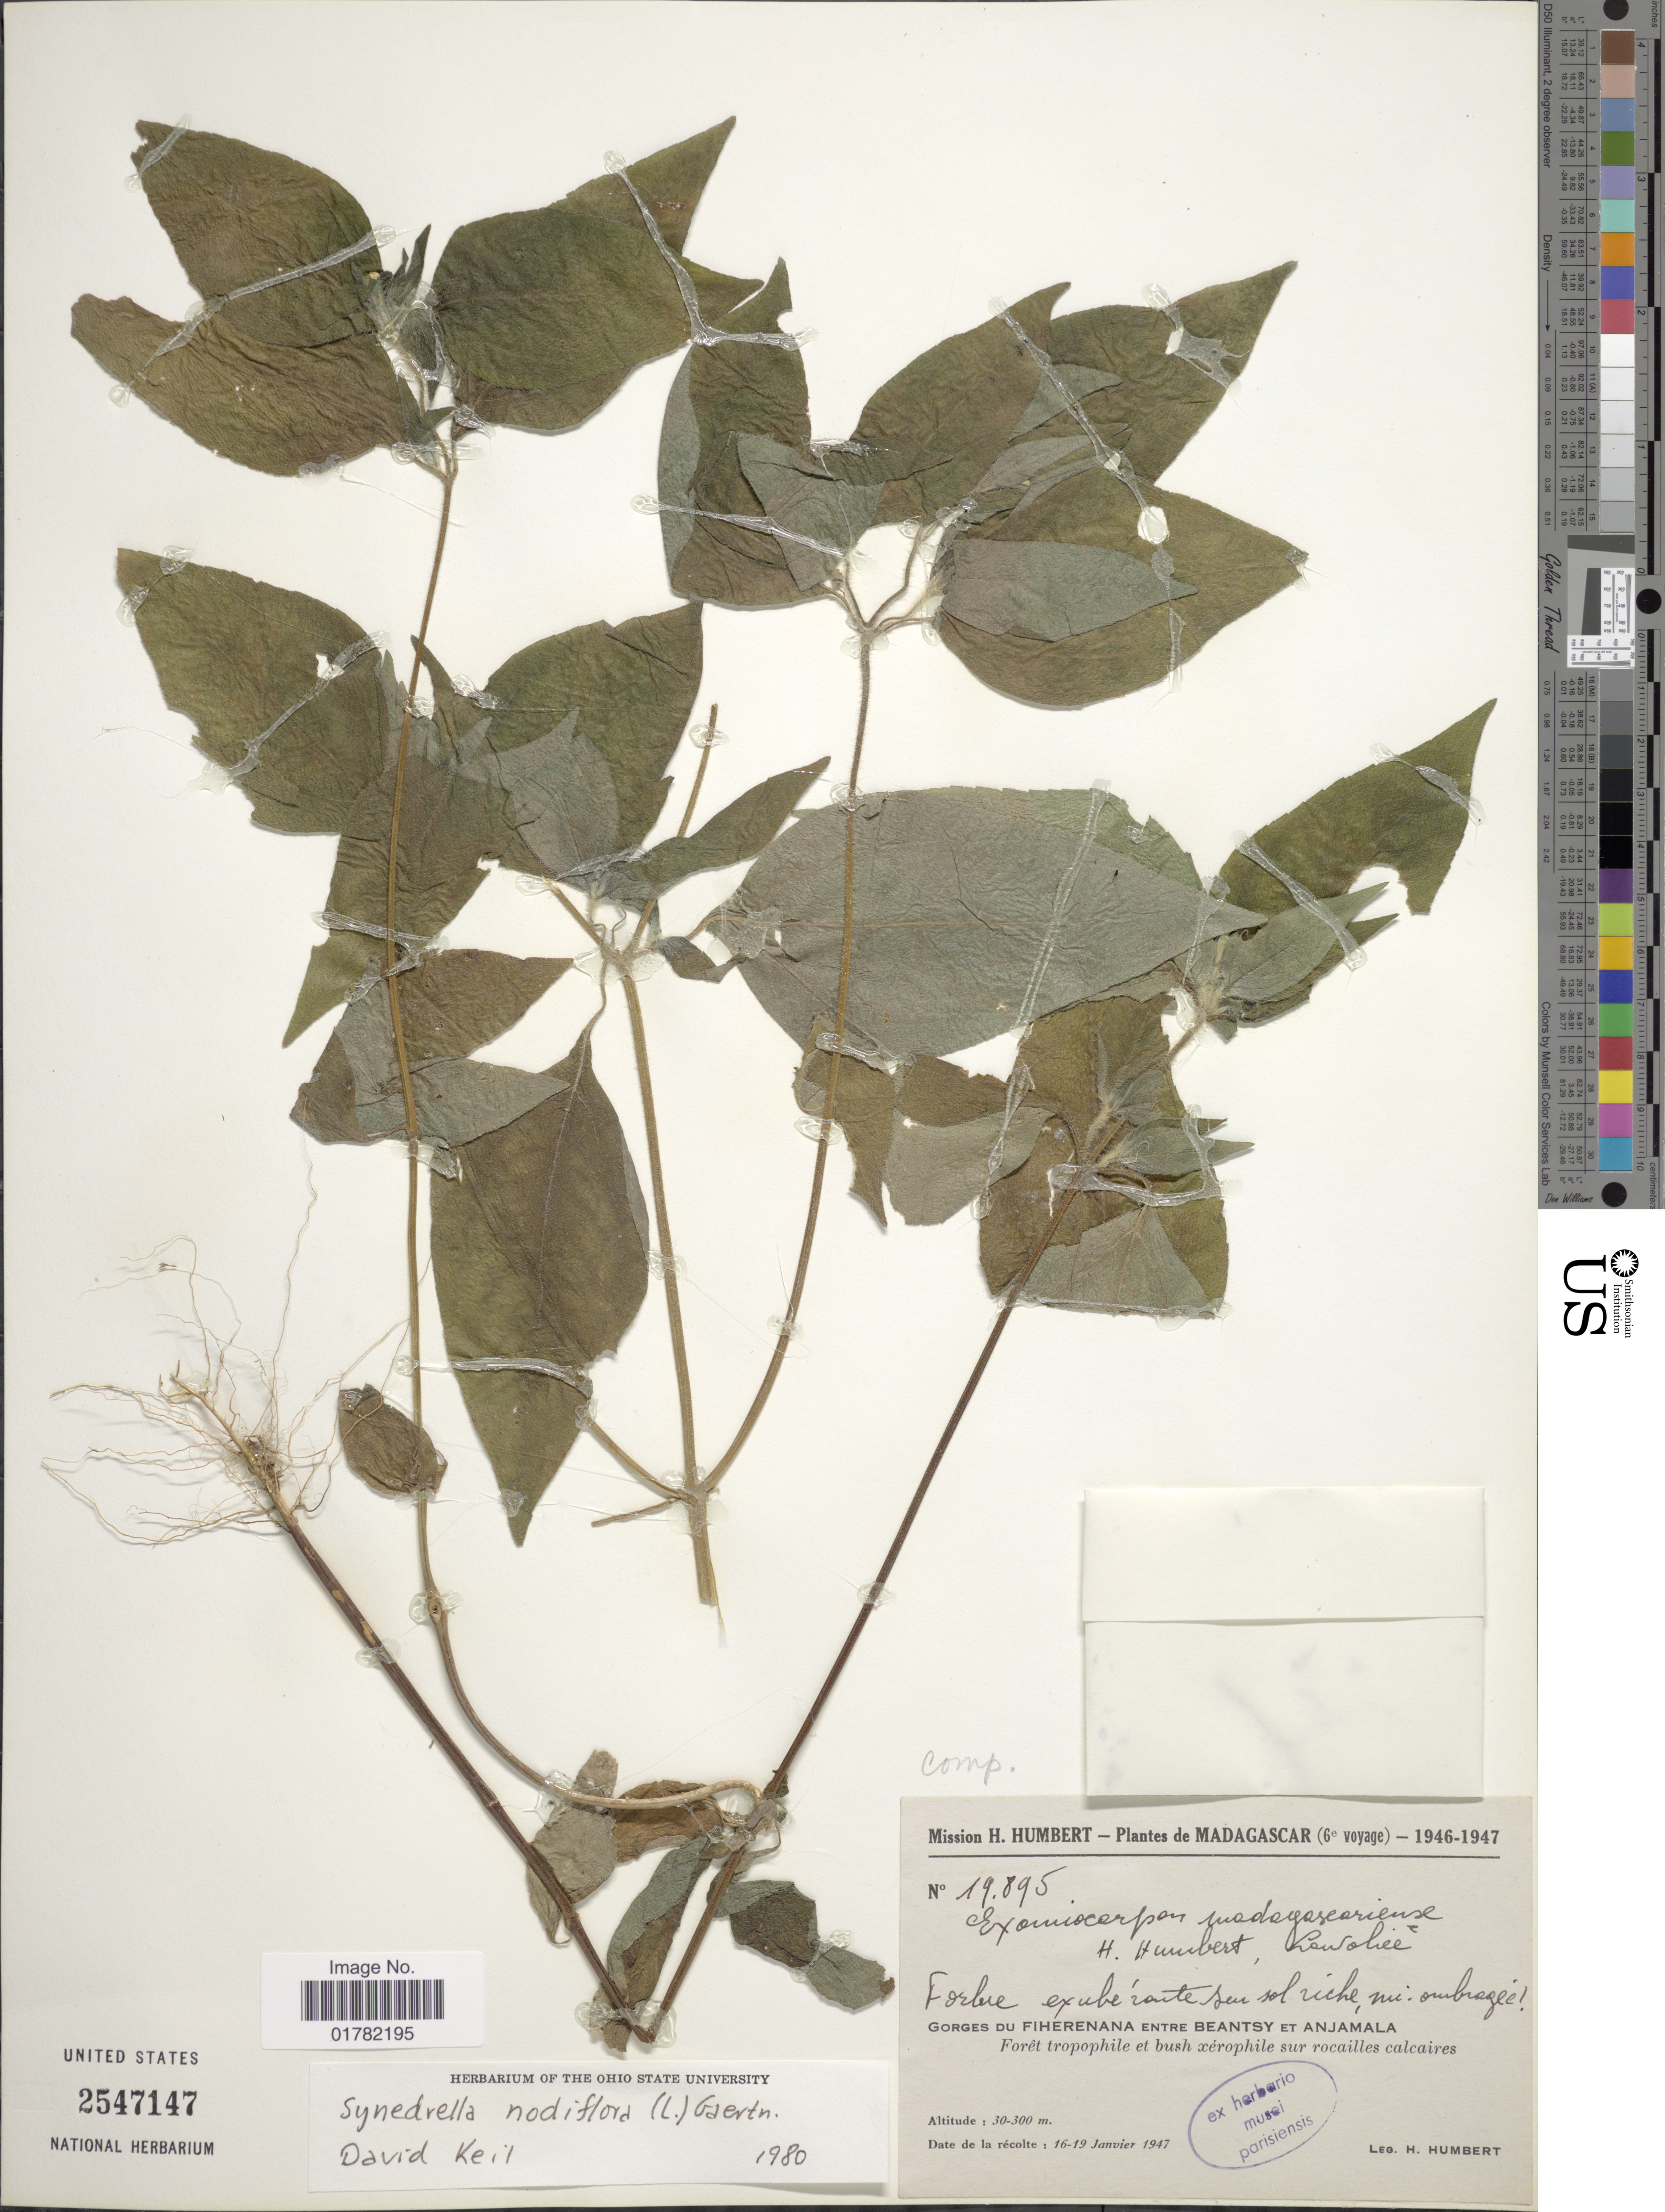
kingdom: Plantae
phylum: Tracheophyta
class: Magnoliopsida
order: Asterales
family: Asteraceae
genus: Synedrella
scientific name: Synedrella nodiflora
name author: (L.) Gaertn.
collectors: H. Humbert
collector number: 19895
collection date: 1947-01-16/1947-01-19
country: Madagascar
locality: Forbie Gorges du Fiherenana entre Beantsy et Anjamala, Forêt tropophile et bush xérophile sur rocailles calcaires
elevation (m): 30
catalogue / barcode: US 2547147